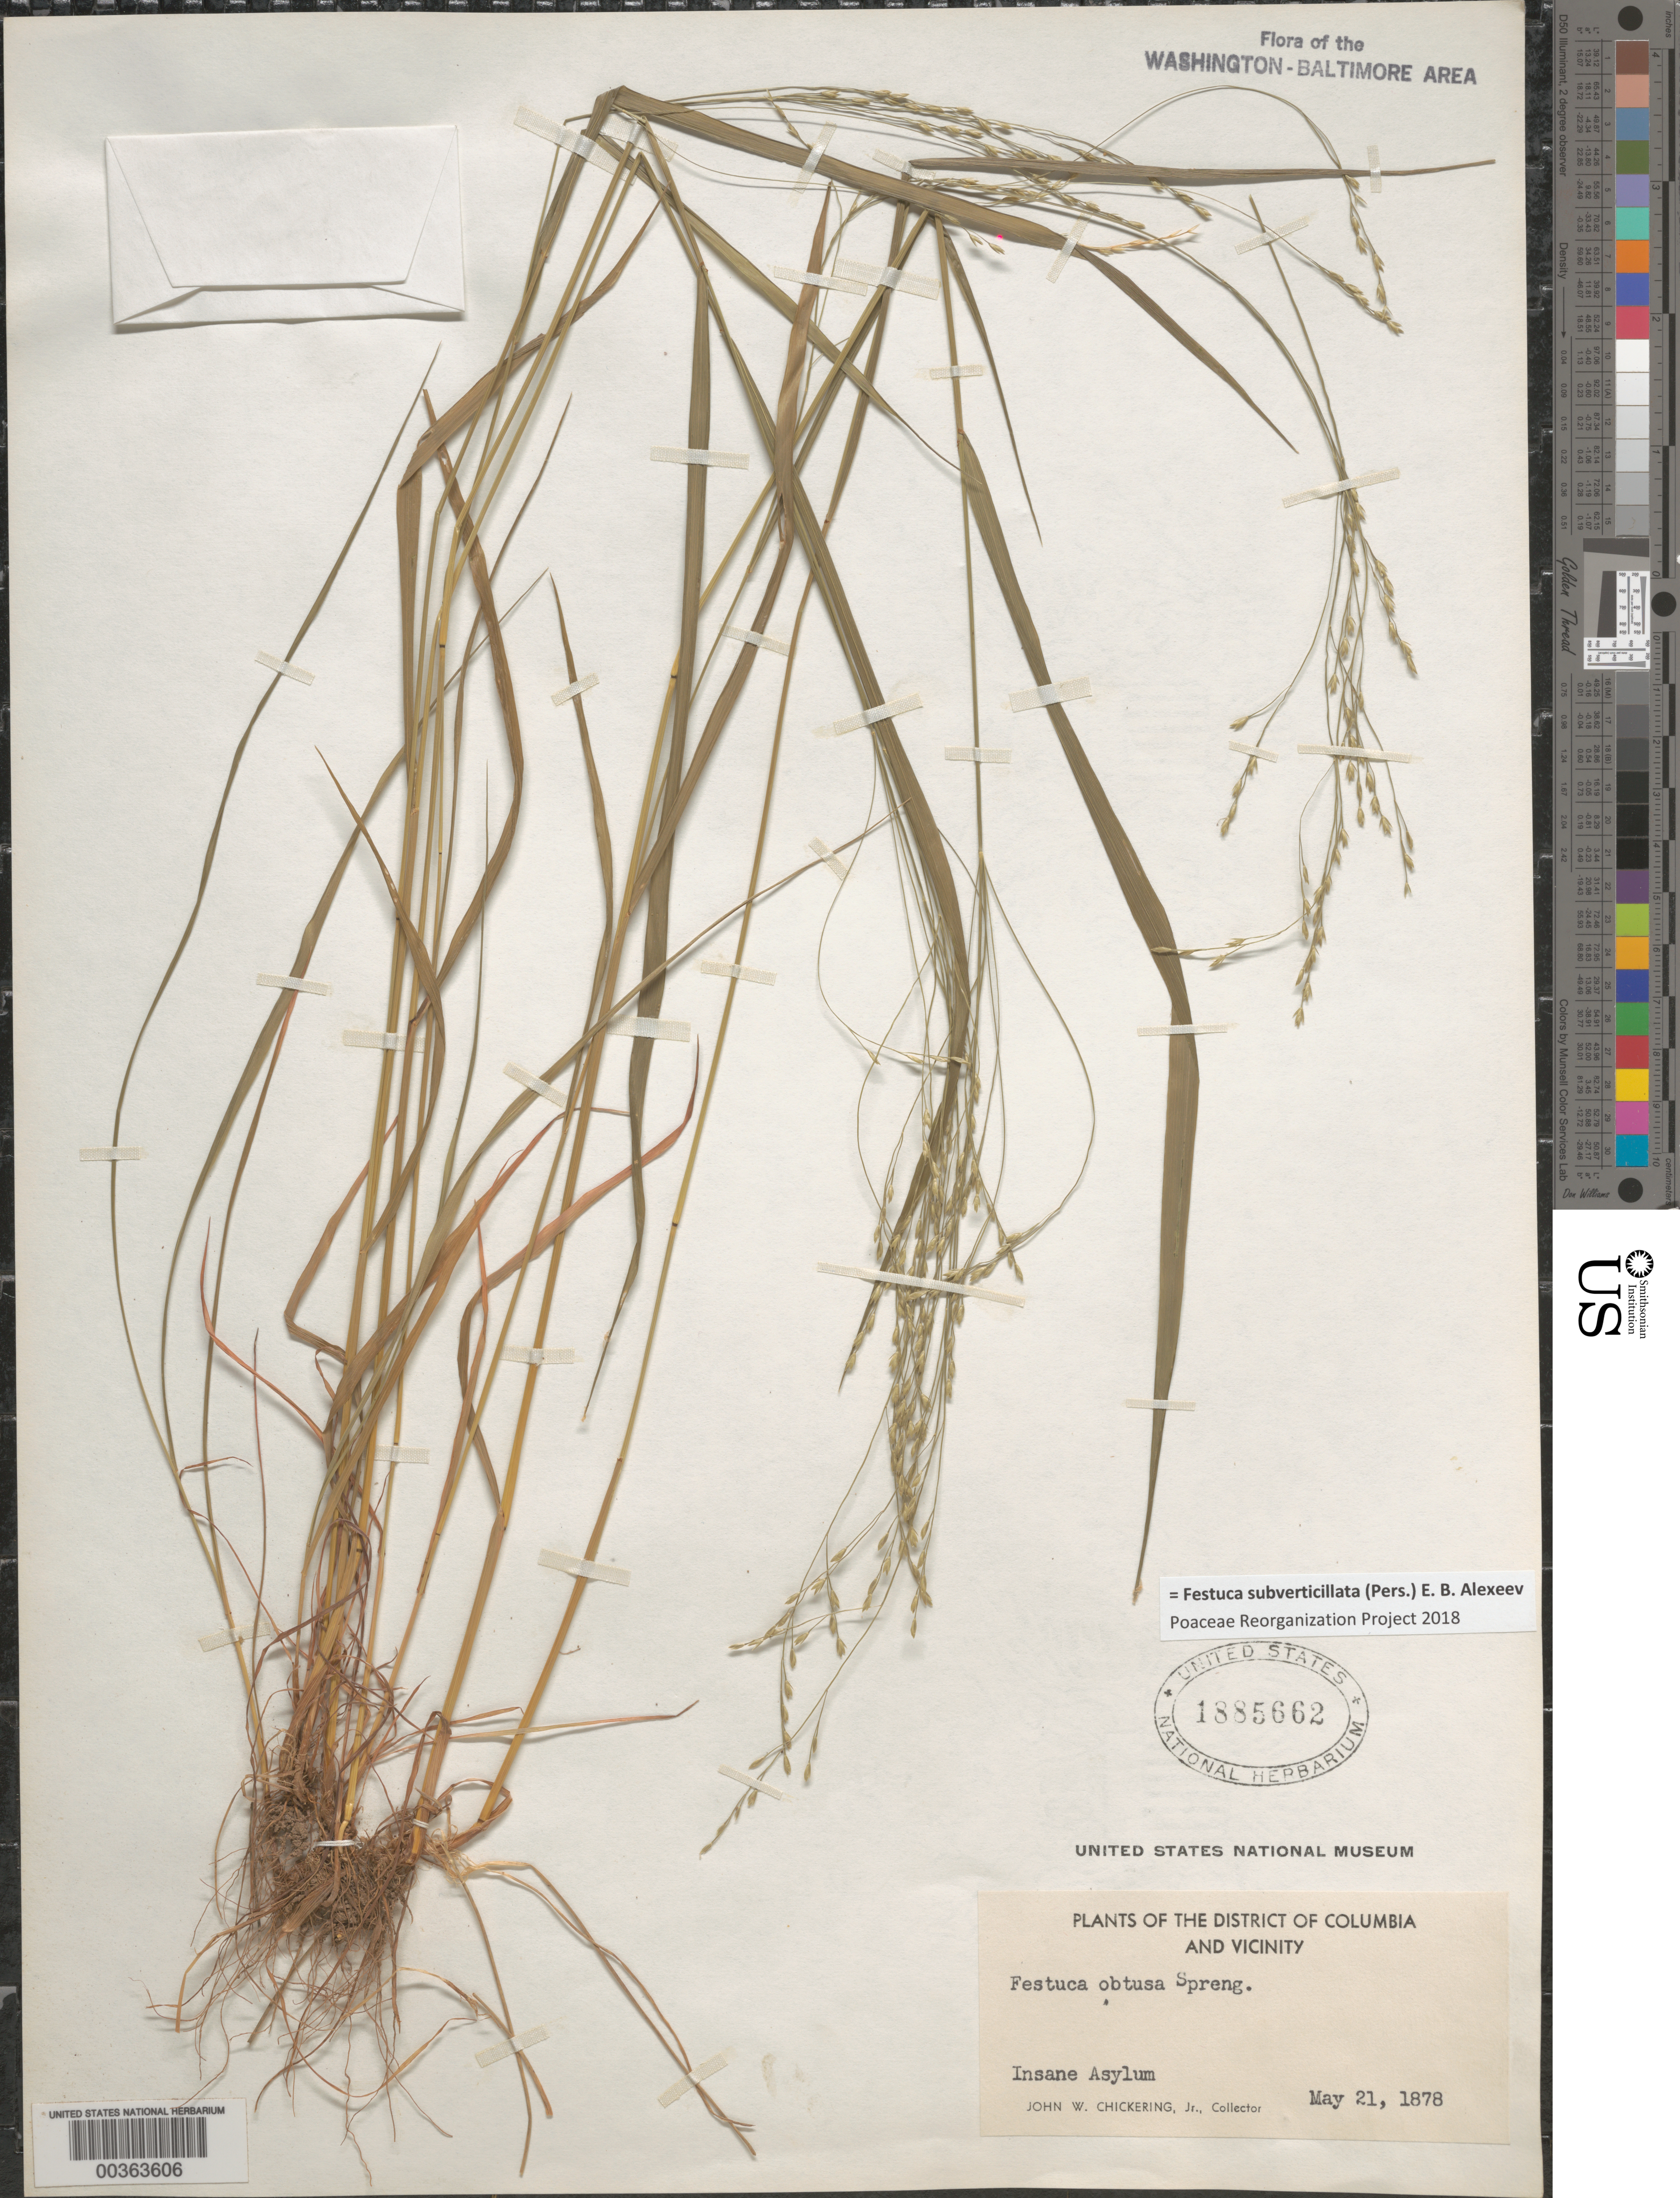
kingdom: Plantae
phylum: Tracheophyta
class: Liliopsida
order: Poales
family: Poaceae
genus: Festuca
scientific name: Festuca subverticillata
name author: (Pers.) E.B. Alexeev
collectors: J. W. Chickering Jr.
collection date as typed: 21 May 1978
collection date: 1978-05-21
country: United States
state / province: District of Columbia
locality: Insane Asylum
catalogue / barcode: US 1885662